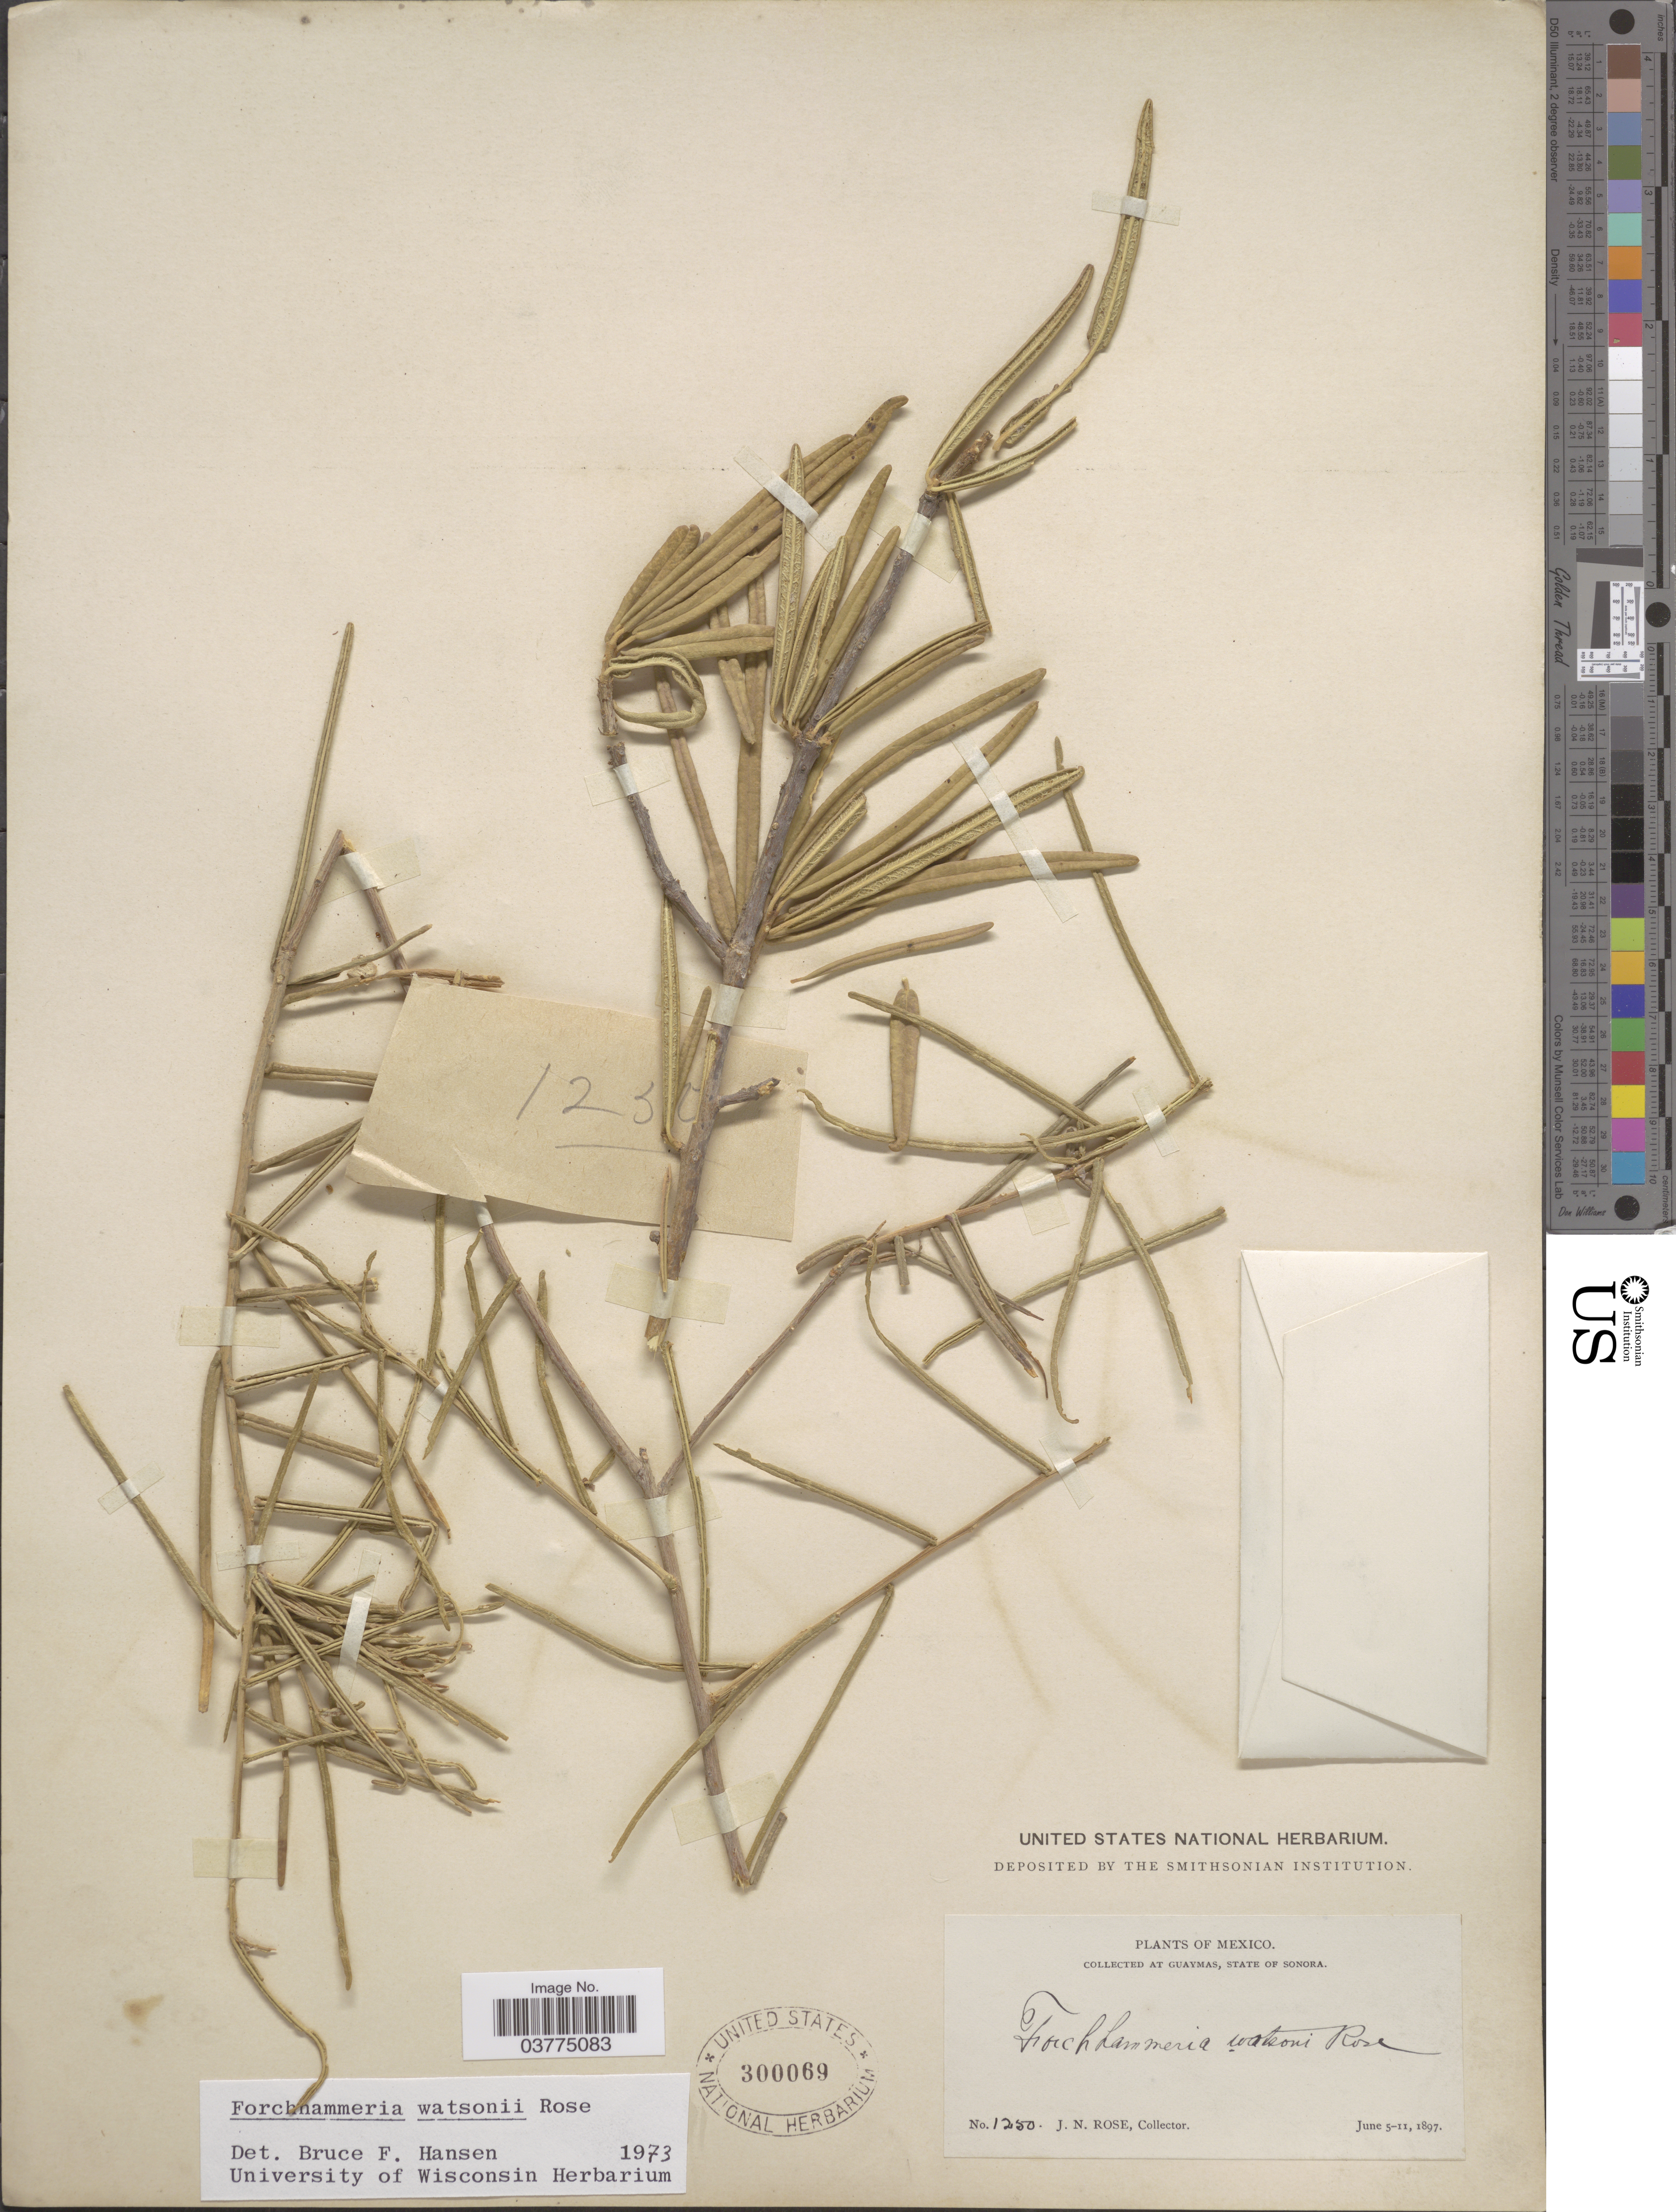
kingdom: Plantae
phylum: Tracheophyta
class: Magnoliopsida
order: Brassicales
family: Stixaceae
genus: Forchhammeria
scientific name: Forchhammeria watsonii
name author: Rose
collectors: J. N. Rose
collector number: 1250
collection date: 1897-06-05/1897-06-11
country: Mexico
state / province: Sonora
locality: Guaymas.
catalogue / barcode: US 300069